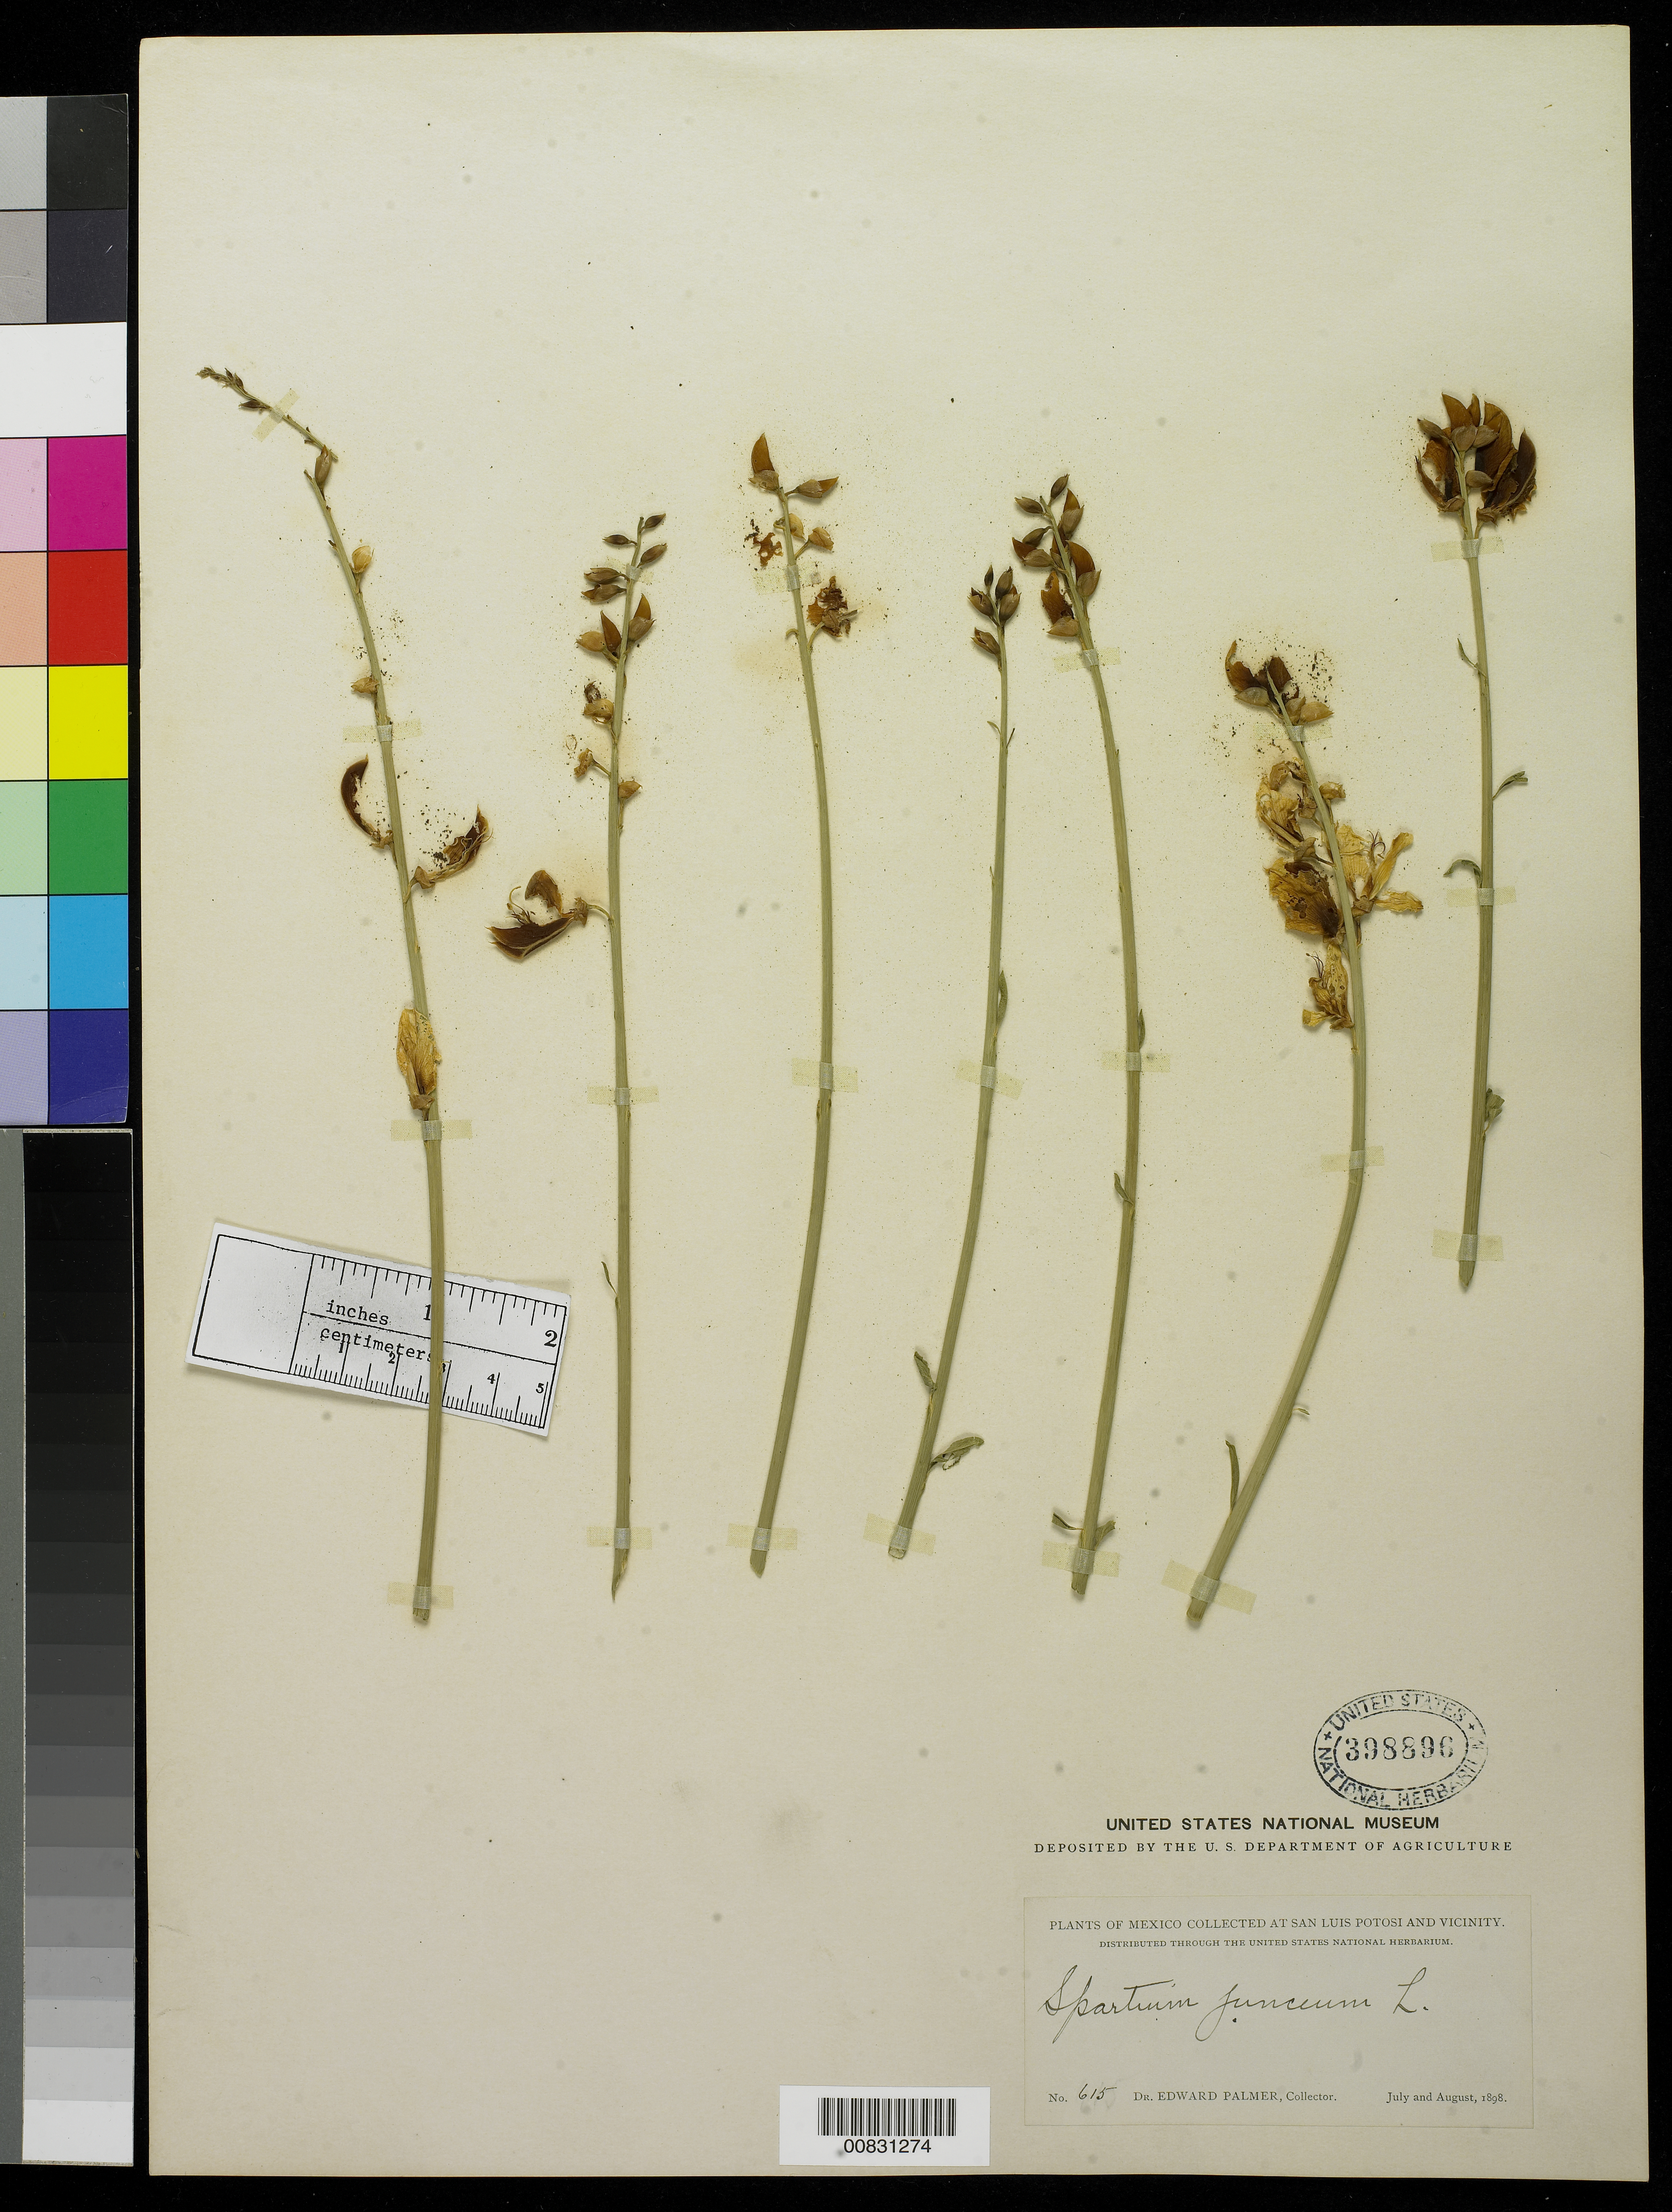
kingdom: Plantae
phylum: Tracheophyta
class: Magnoliopsida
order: Fabales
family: Fabaceae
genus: Spartium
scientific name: Spartium junceum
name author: L.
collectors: E. Palmer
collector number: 615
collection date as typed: Jul 1898 to -- Aug 1898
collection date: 1898-07/1898-08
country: Mexico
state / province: San Luis Potosí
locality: San Luis Potosí and vicinity.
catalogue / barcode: US 398896